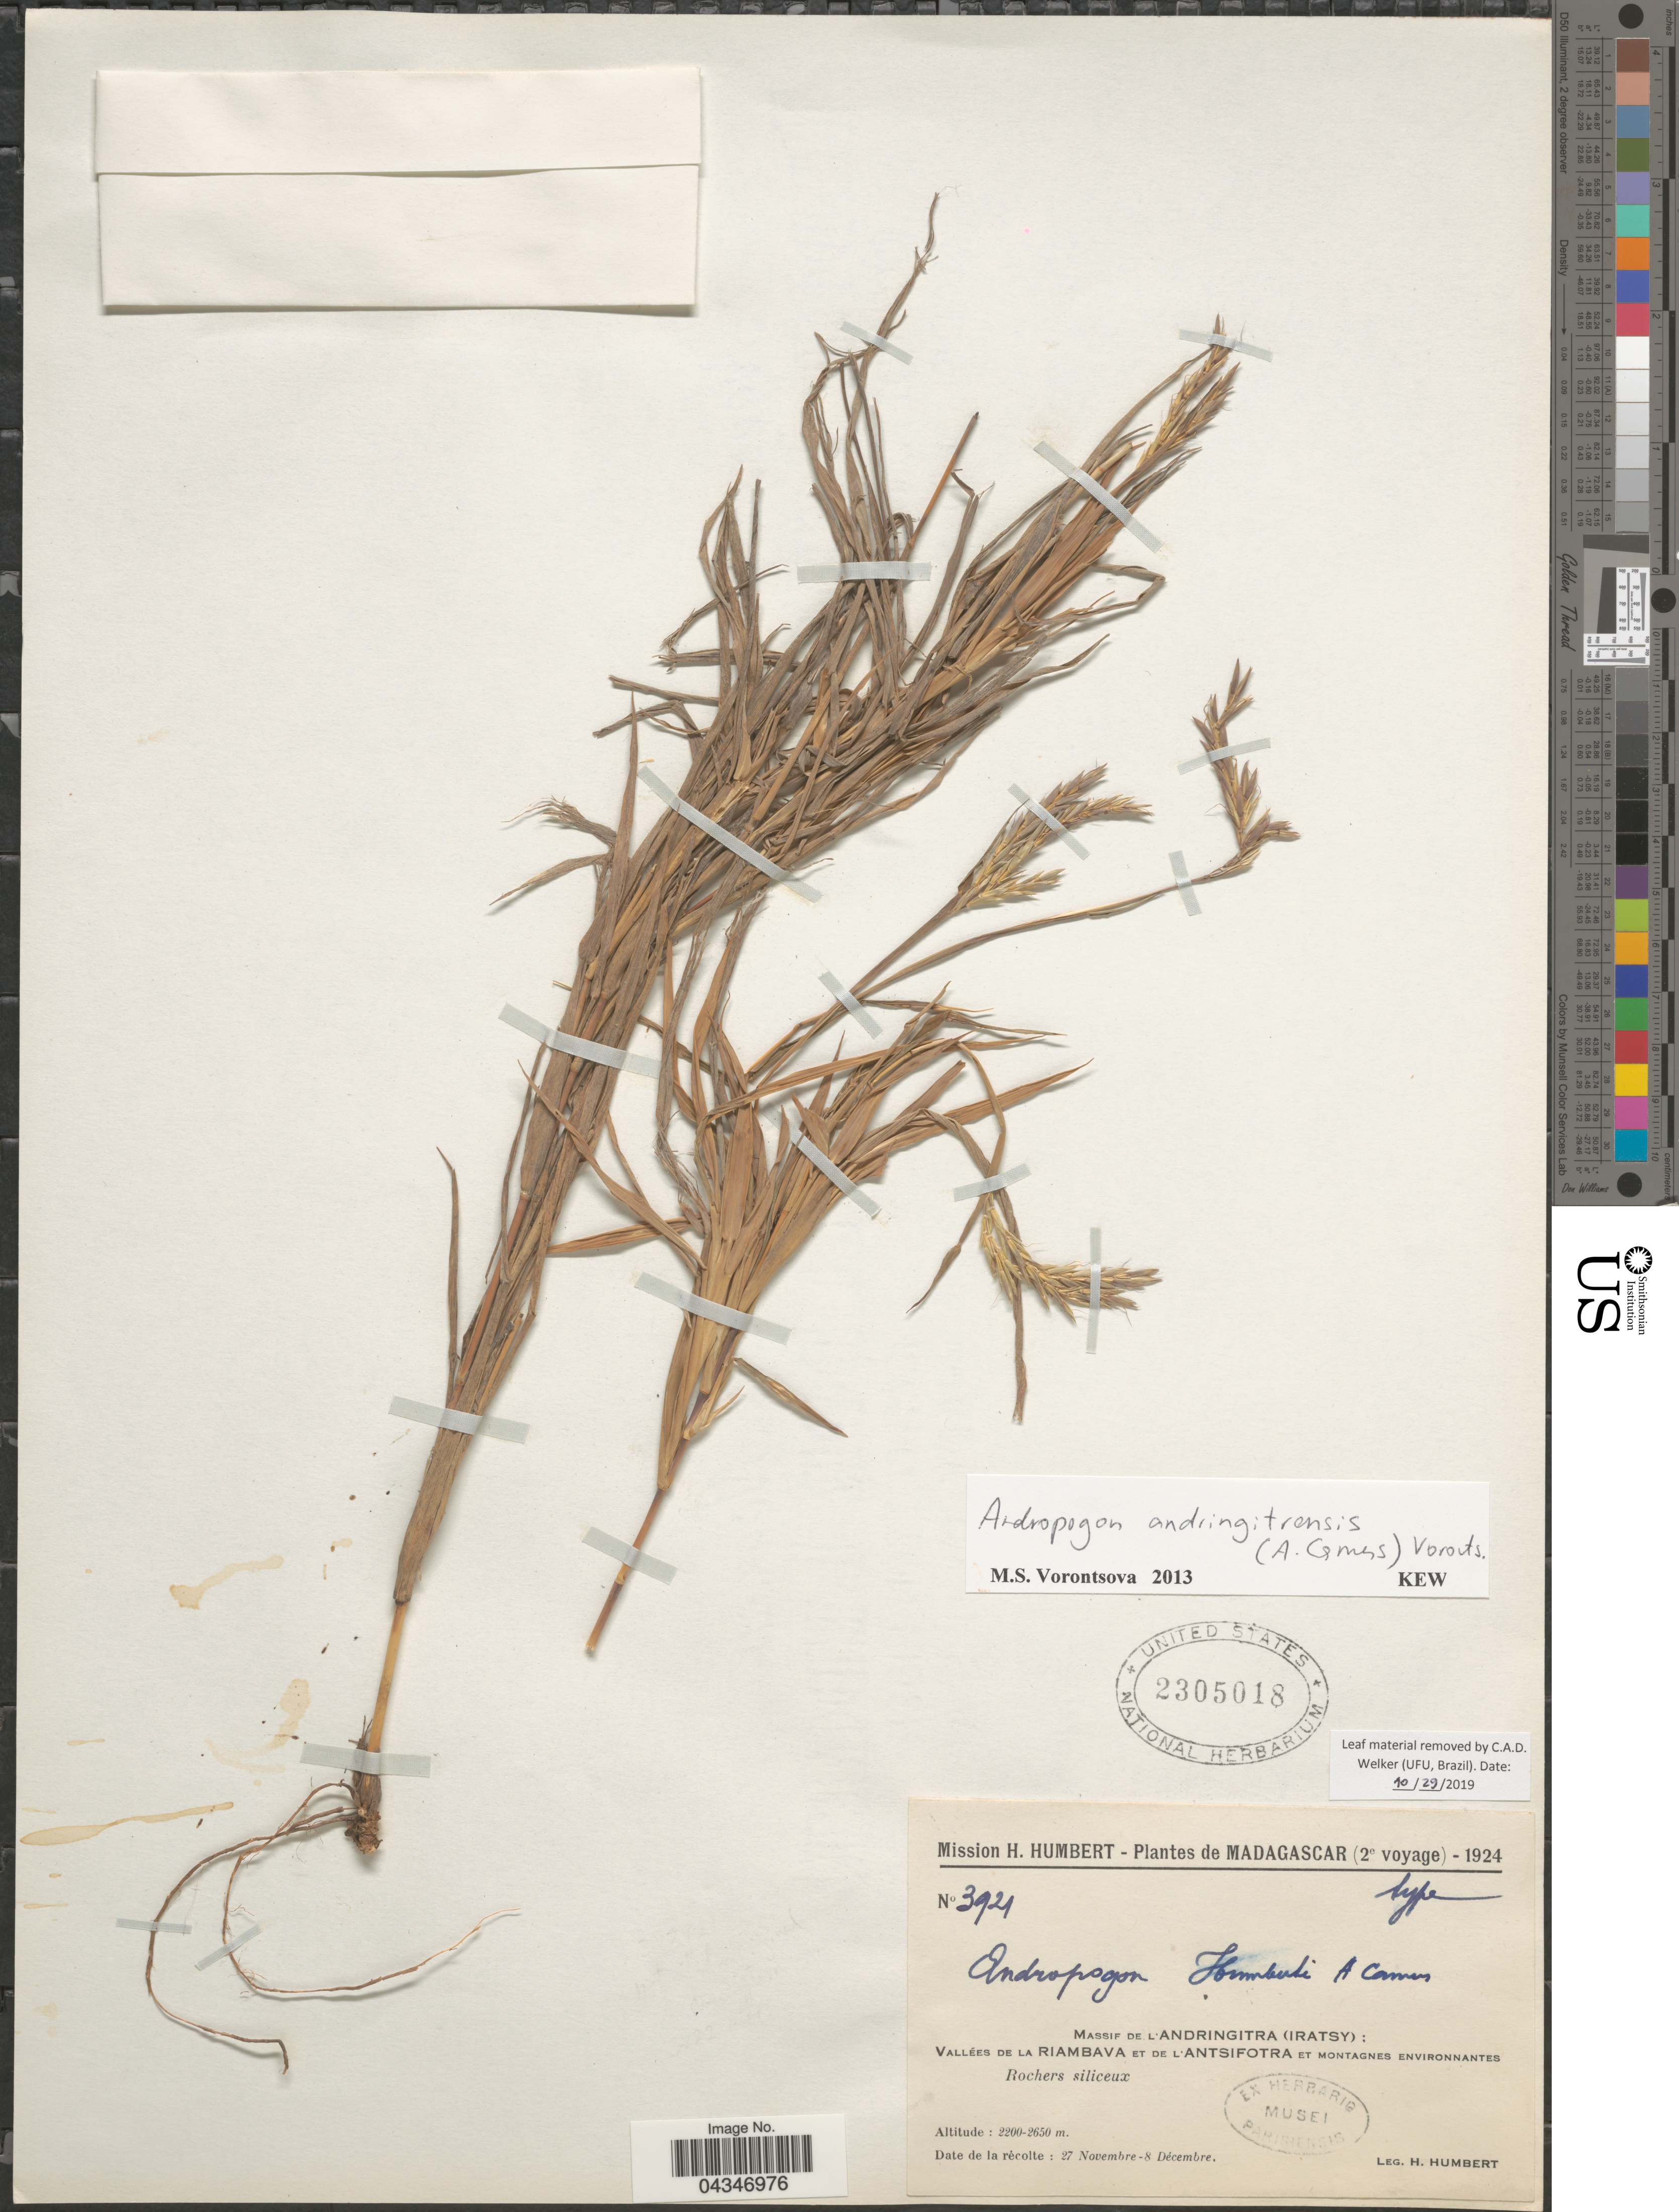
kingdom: Plantae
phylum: Tracheophyta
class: Liliopsida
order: Poales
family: Poaceae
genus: Andropogon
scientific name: Andropogon andringitrensis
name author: (A. Camus) Voronts.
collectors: H. Humbert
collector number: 3921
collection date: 1924-11-27/1924-12-08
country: Madagascar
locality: Mission H. Humbert - Plantes de Madagascar (2e voyage) - 1924. Massif de l'Andringitra (Iratsy): Vallées de la Riambava et de l'Antsiforta et montagnes environnantes.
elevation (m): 2200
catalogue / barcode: US 2305018